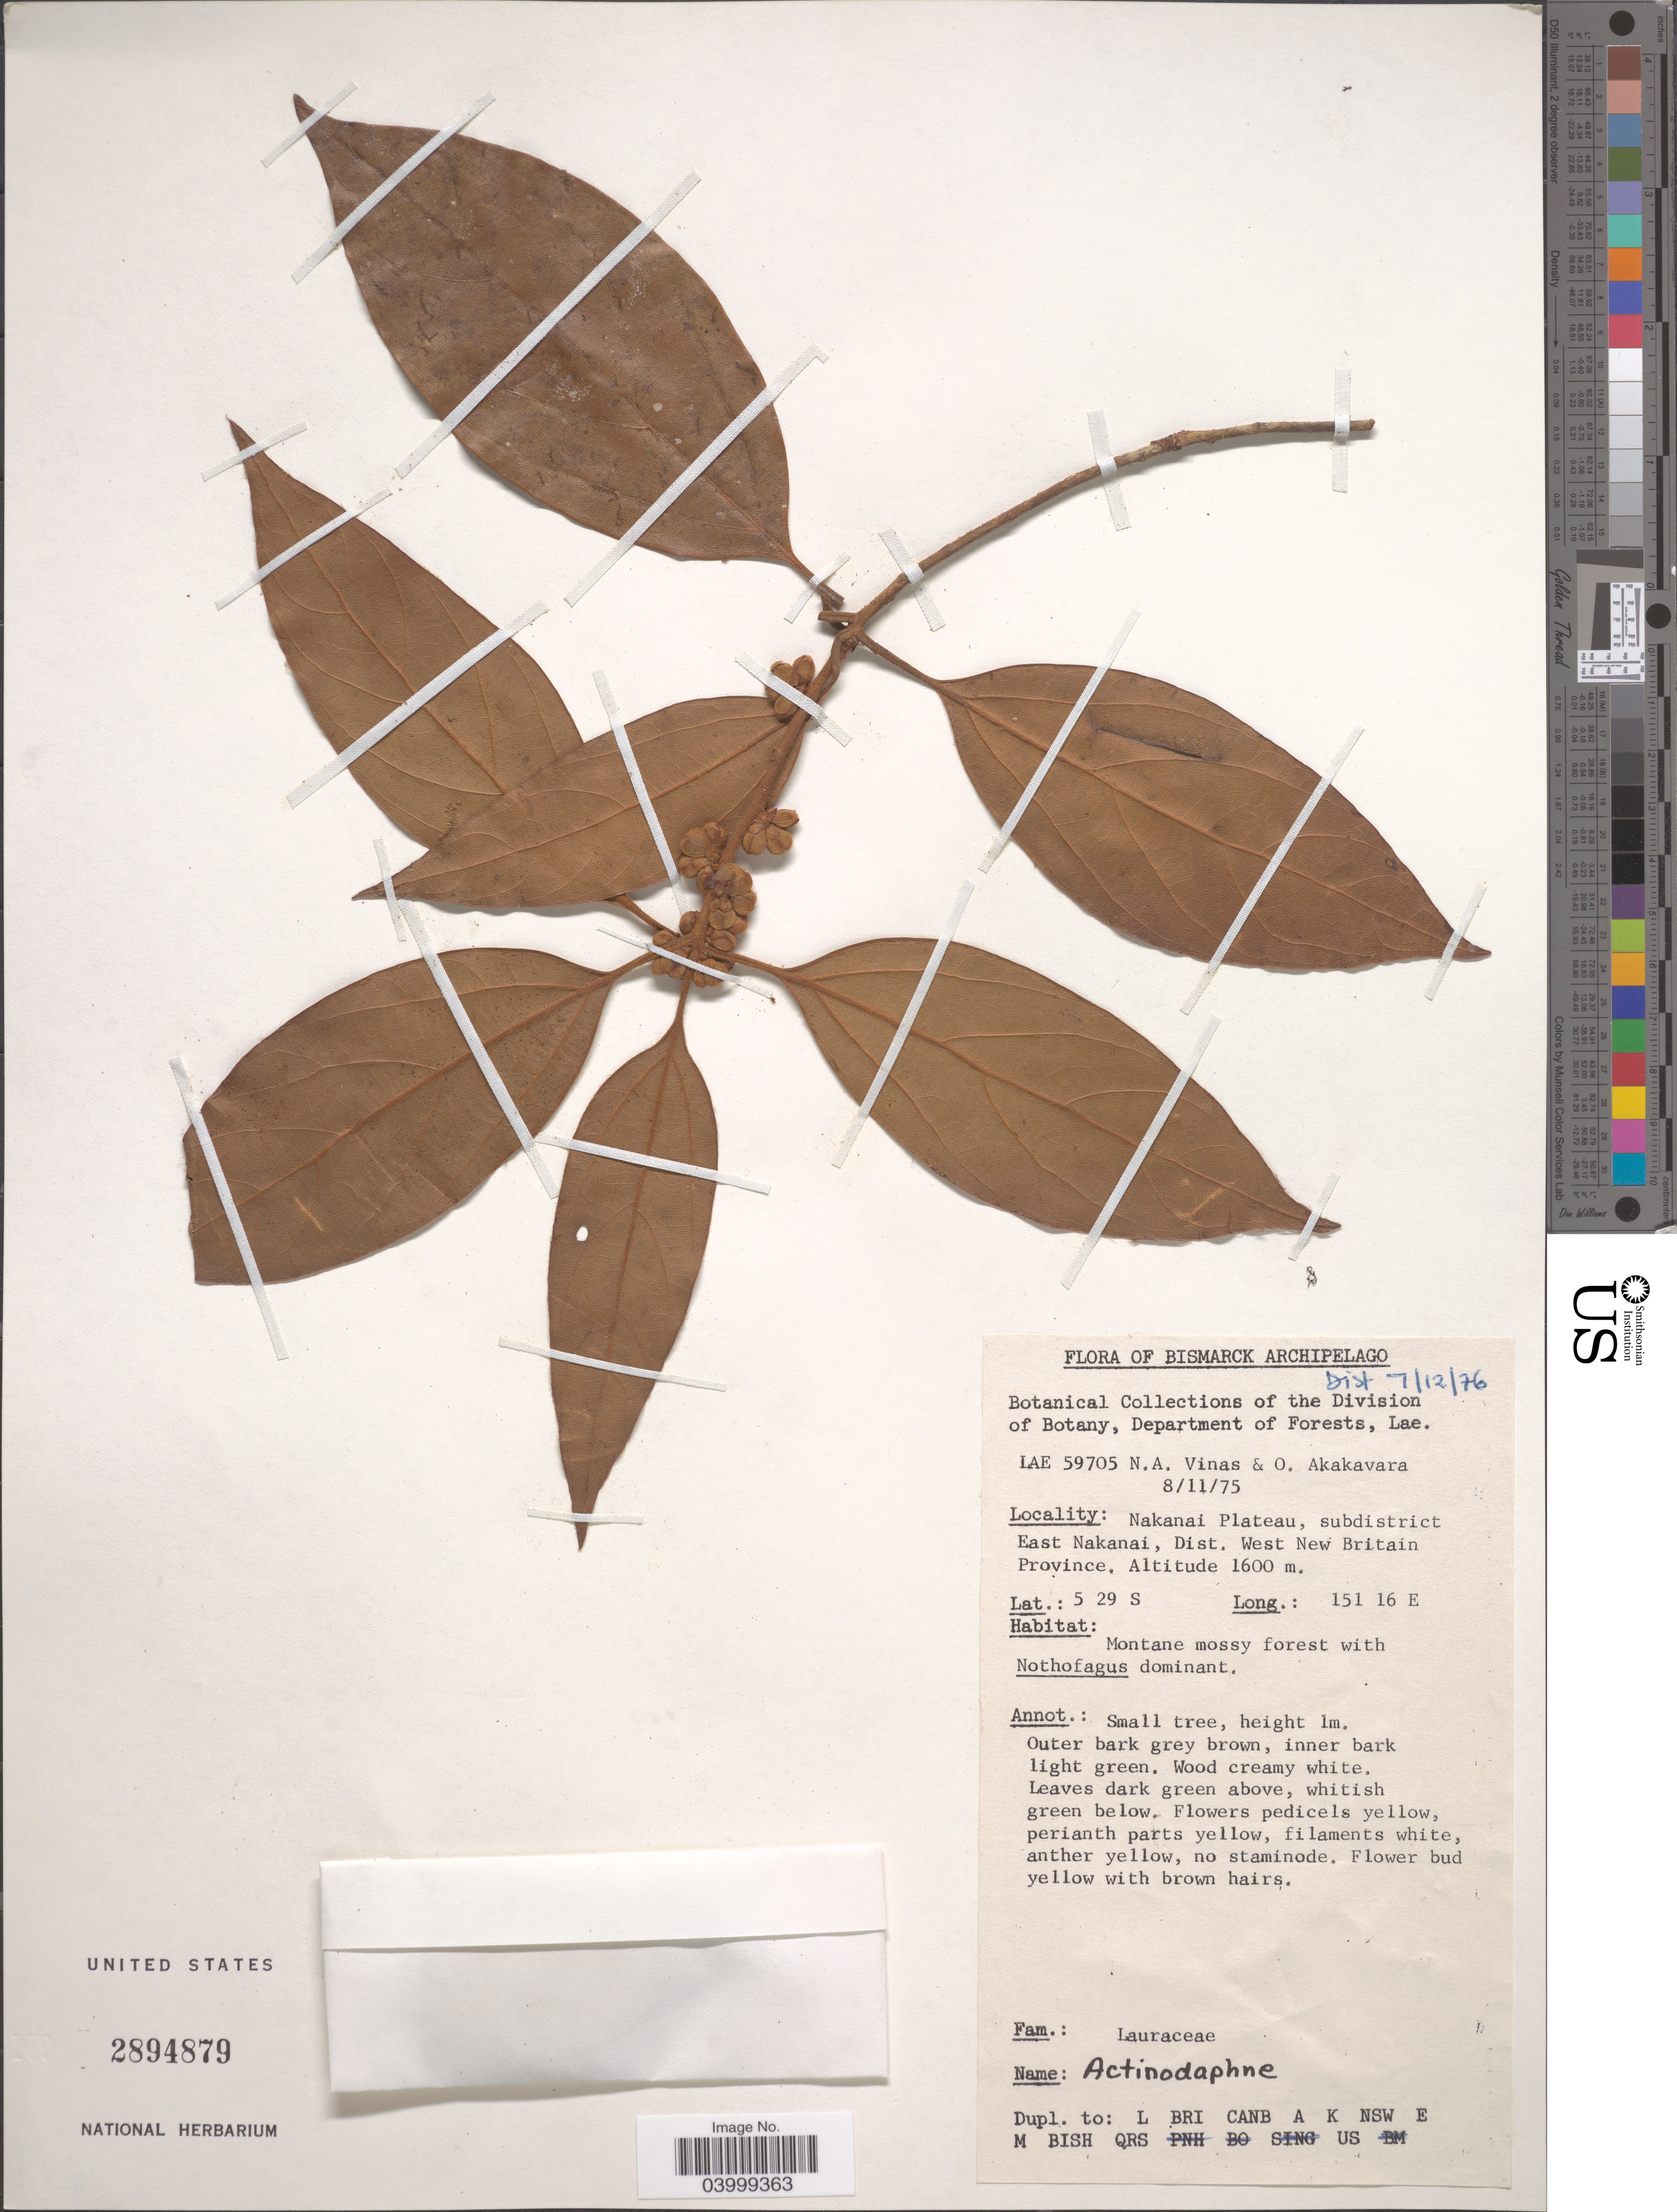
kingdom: Plantae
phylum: Tracheophyta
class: Magnoliopsida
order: Laurales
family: Lauraceae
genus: Actinodaphne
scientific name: Actinodaphne sp.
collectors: N. Vinas & O. Akakavara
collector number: LAE 59705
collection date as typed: Transcribed d/m/y: 8/11/75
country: Papua New Guinea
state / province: West New Britain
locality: Bismarck Archipelago. Nakanai Plateau, subdistrict East Nakanai, Dist. West New Britain Province.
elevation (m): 1600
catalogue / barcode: US 2894879